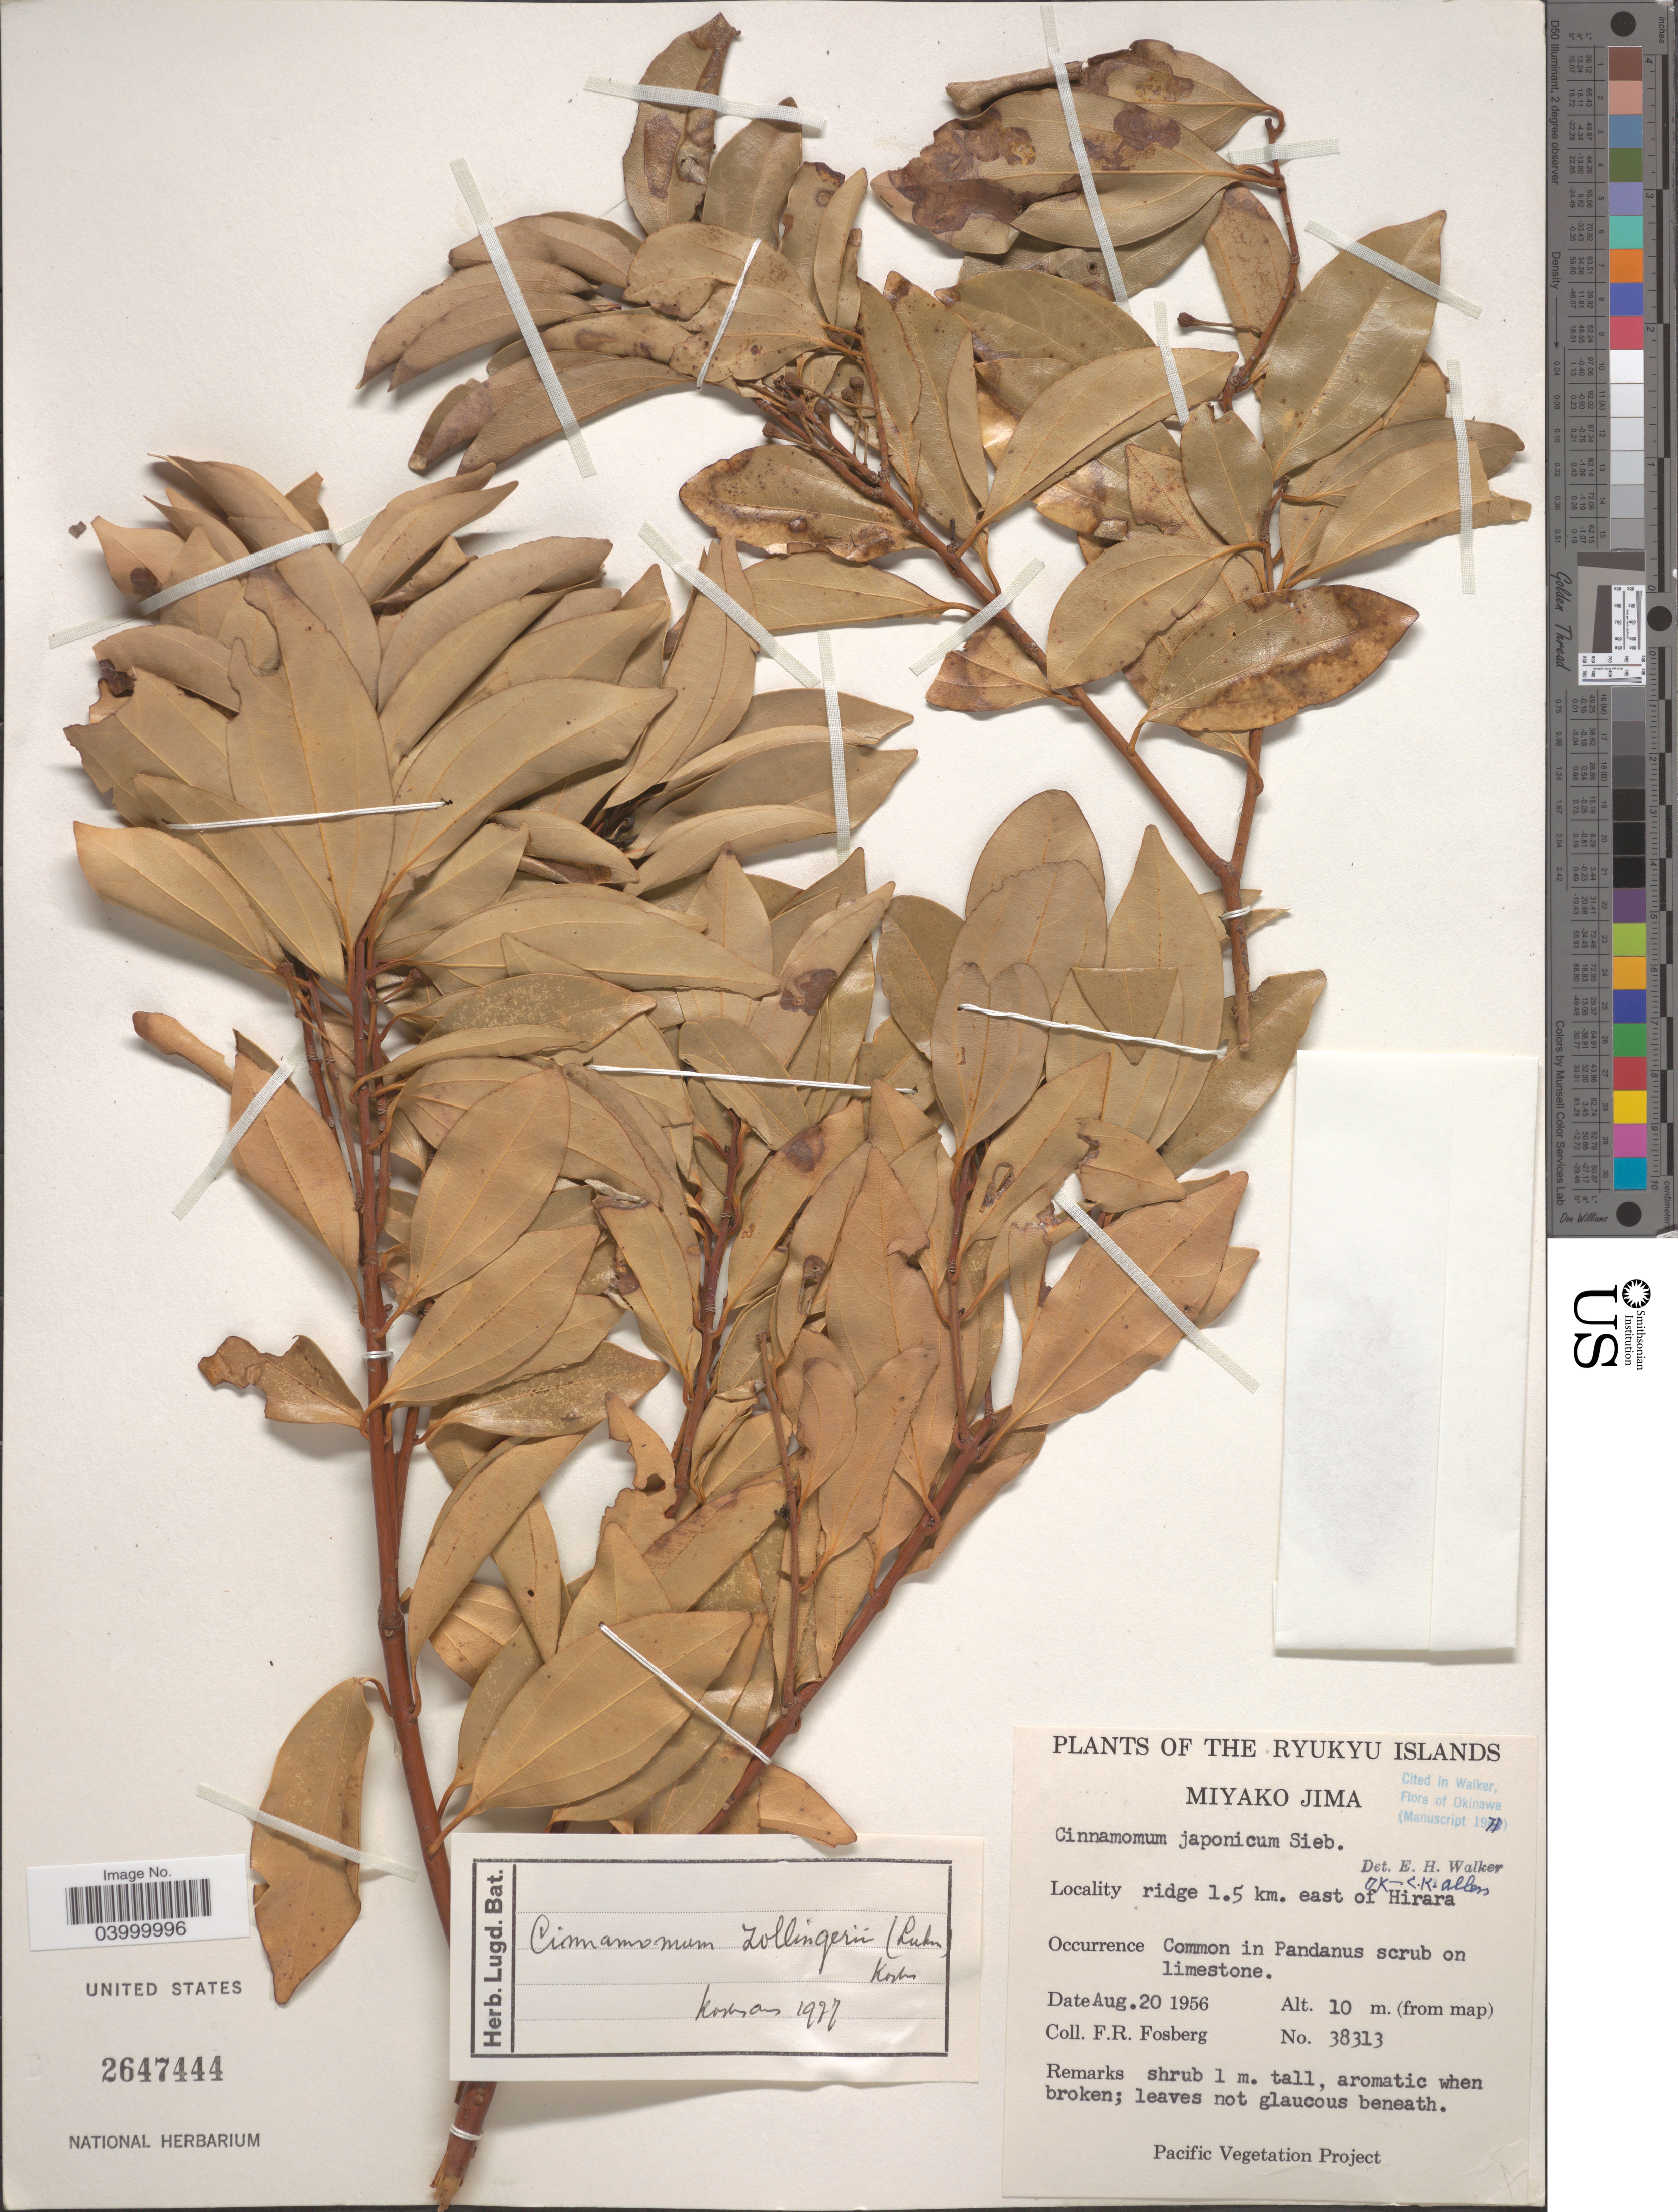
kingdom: Plantae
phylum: Tracheophyta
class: Magnoliopsida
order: Laurales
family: Lauraceae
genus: Cinnamomum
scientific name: Cinnamomum zollingeri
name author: Lukman.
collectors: F. R. Fosberg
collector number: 38313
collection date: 1956-08-20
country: Japan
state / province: Okinawa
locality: The Ryukyu Islands. Miyako Jima. Ridge 1.5 km. east of Hirara.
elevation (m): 10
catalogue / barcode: US 2647444